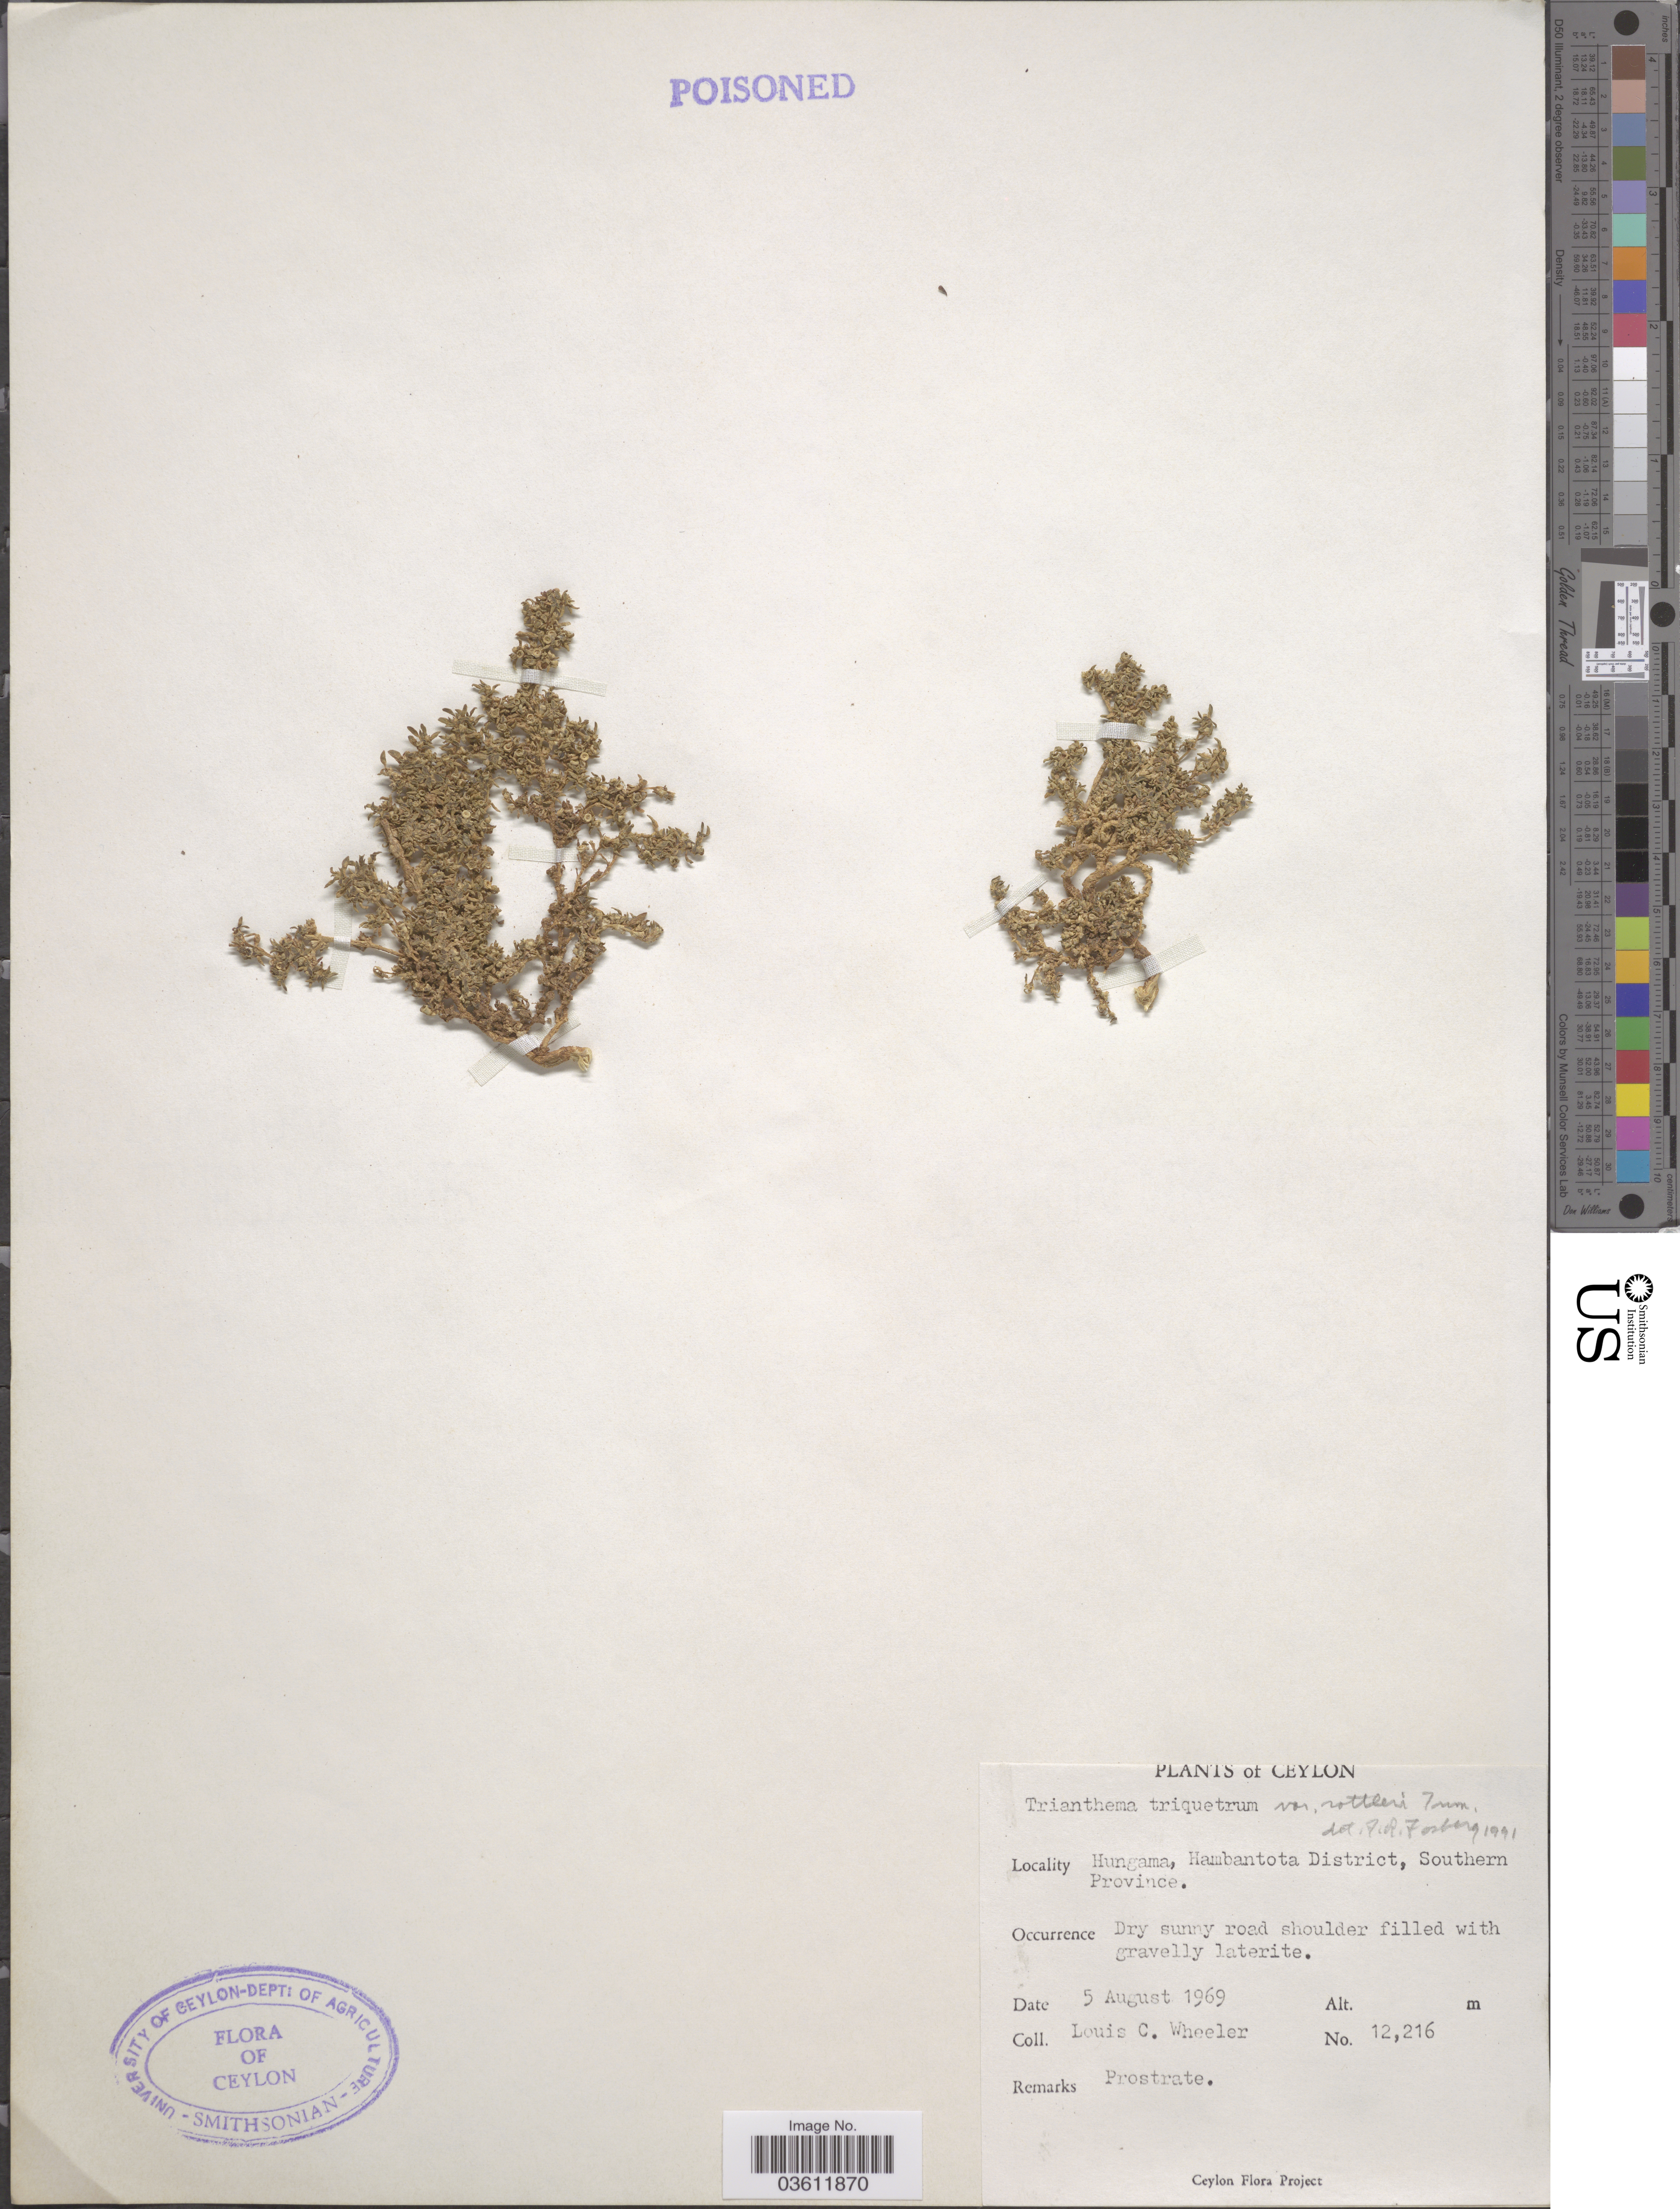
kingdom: Plantae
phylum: Tracheophyta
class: Magnoliopsida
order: Caryophyllales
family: Aizoaceae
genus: Trianthema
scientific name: Trianthema triquetrum var. rottleri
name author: Trimen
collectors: L. C. Wheeler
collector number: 12216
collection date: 1969-08-05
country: Sri Lanka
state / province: Southern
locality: Ceylon. Hungama, Hambantota District.